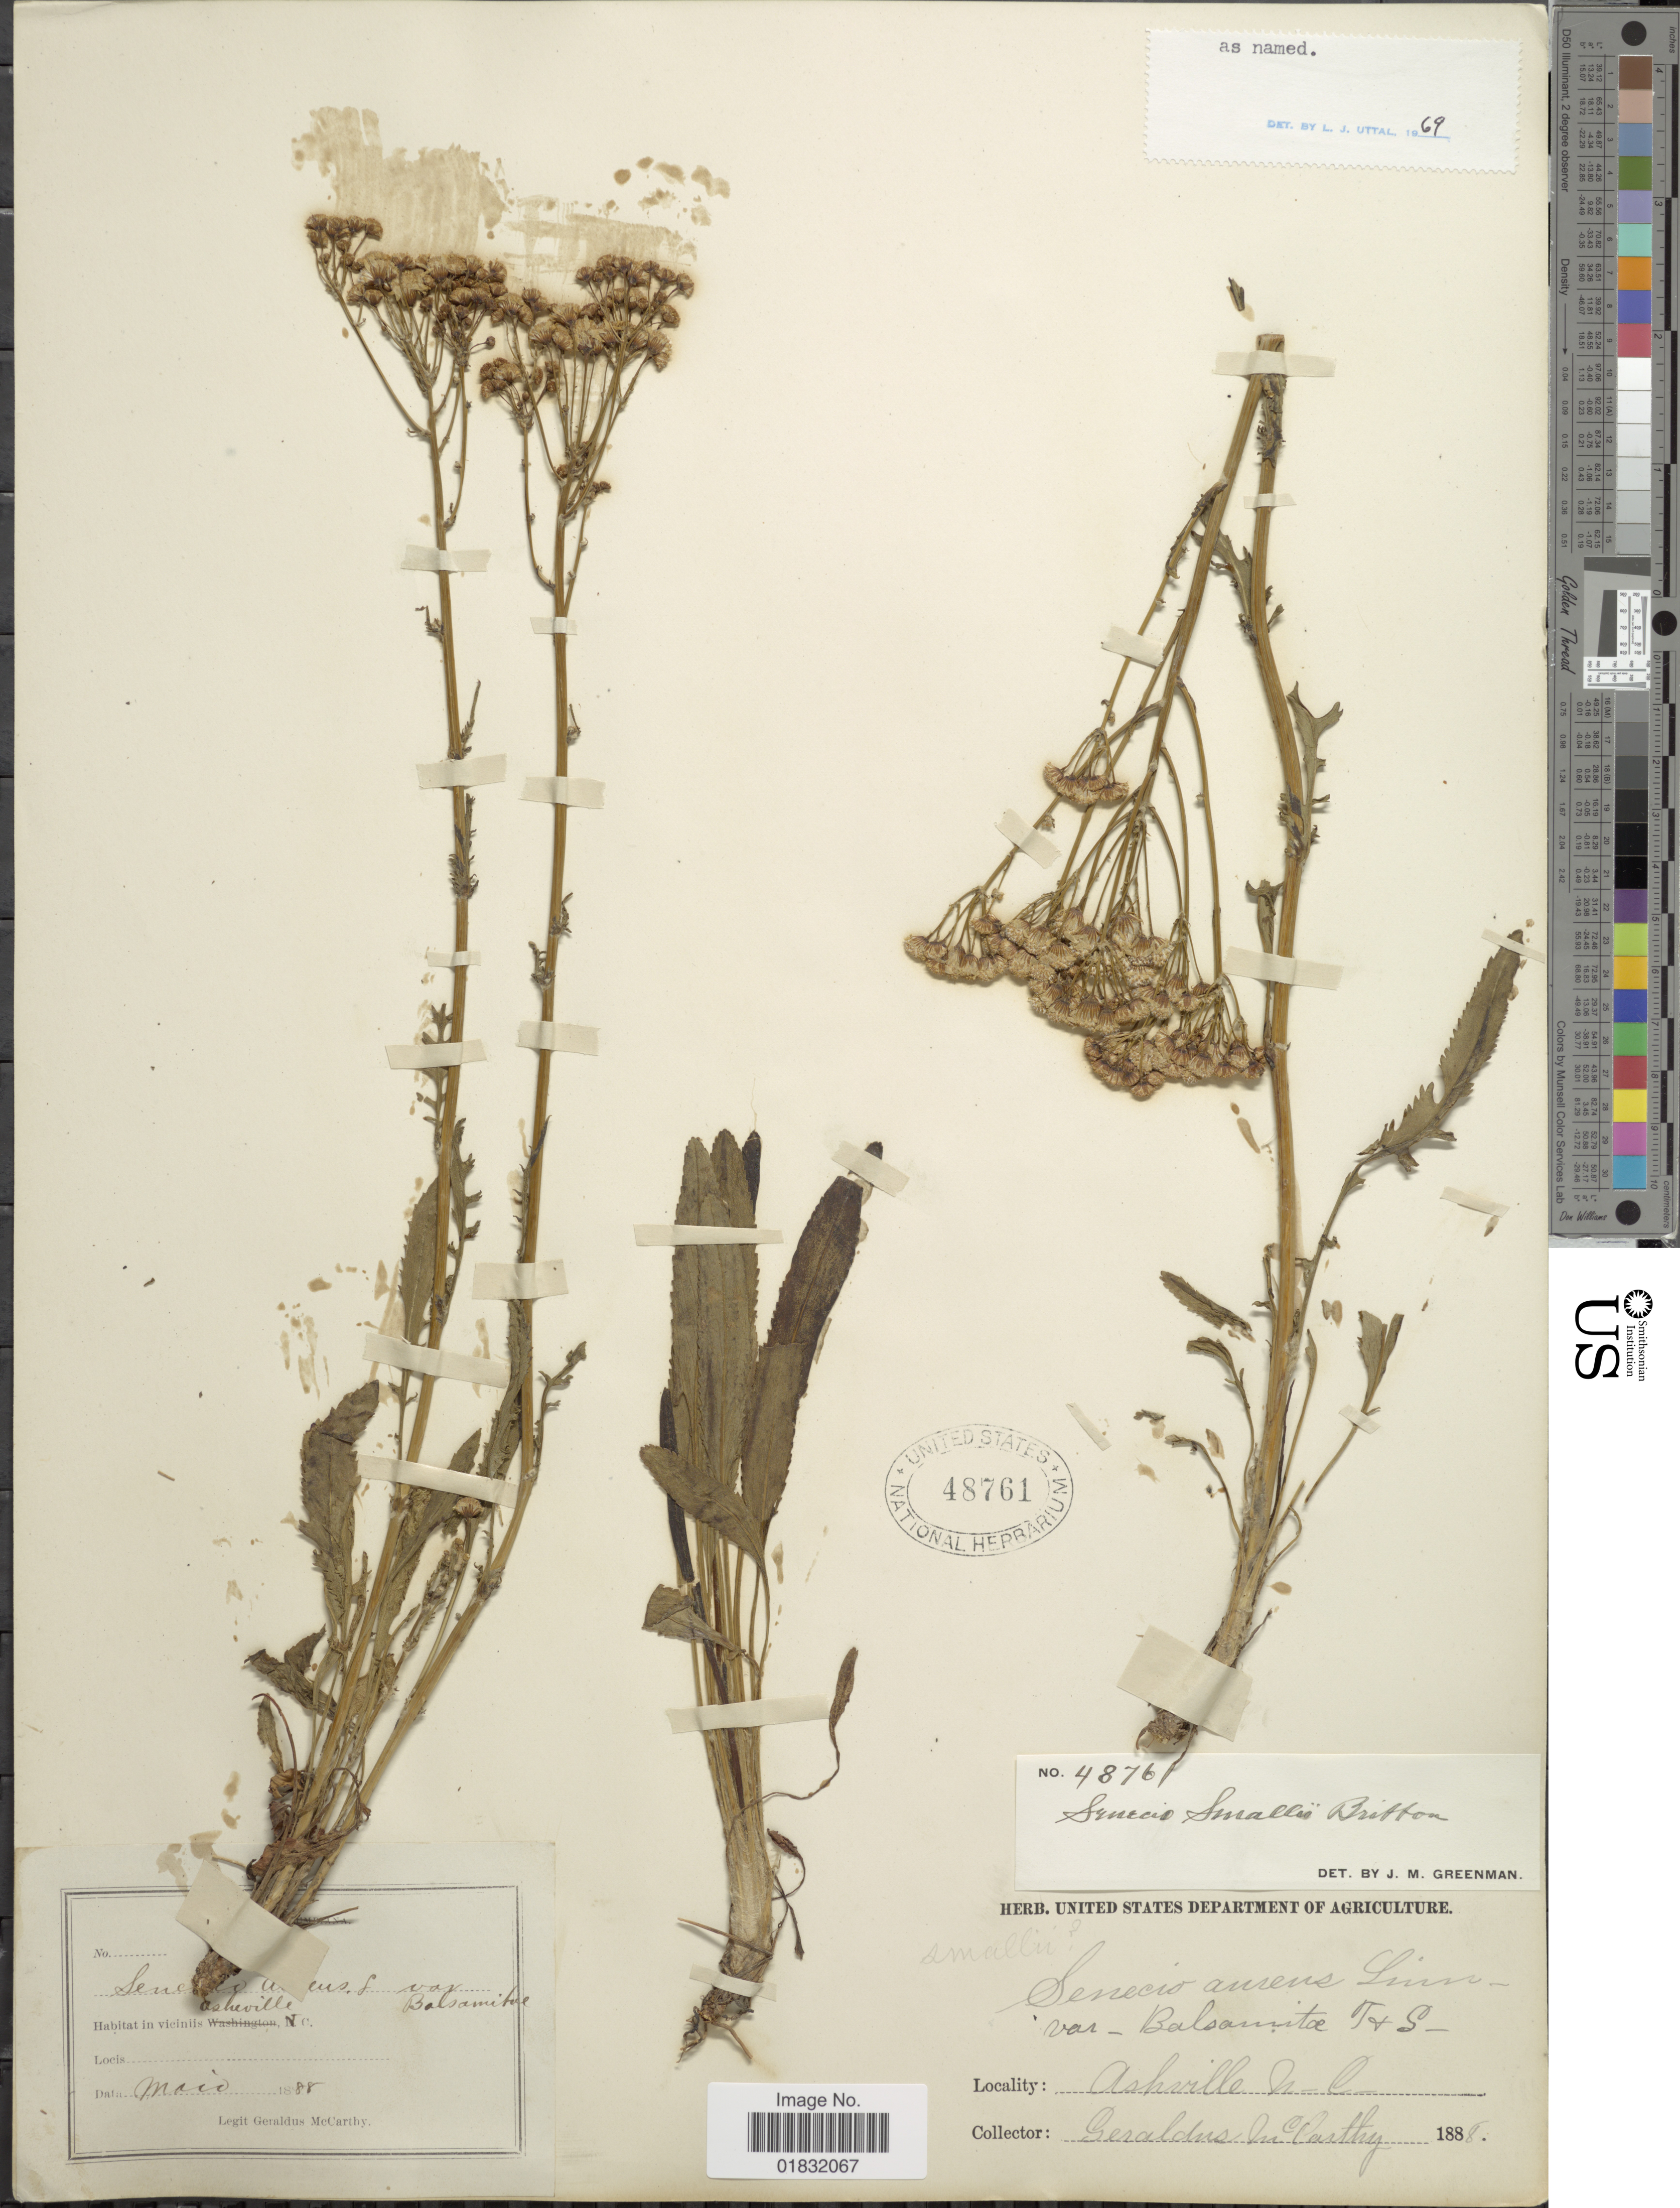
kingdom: Plantae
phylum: Tracheophyta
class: Magnoliopsida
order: Asterales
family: Asteraceae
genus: Packera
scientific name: Packera smallii Britton comb ined.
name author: Britton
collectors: M. McCarthy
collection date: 1888-05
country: United States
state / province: North Carolina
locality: Ashville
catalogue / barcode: US 48761